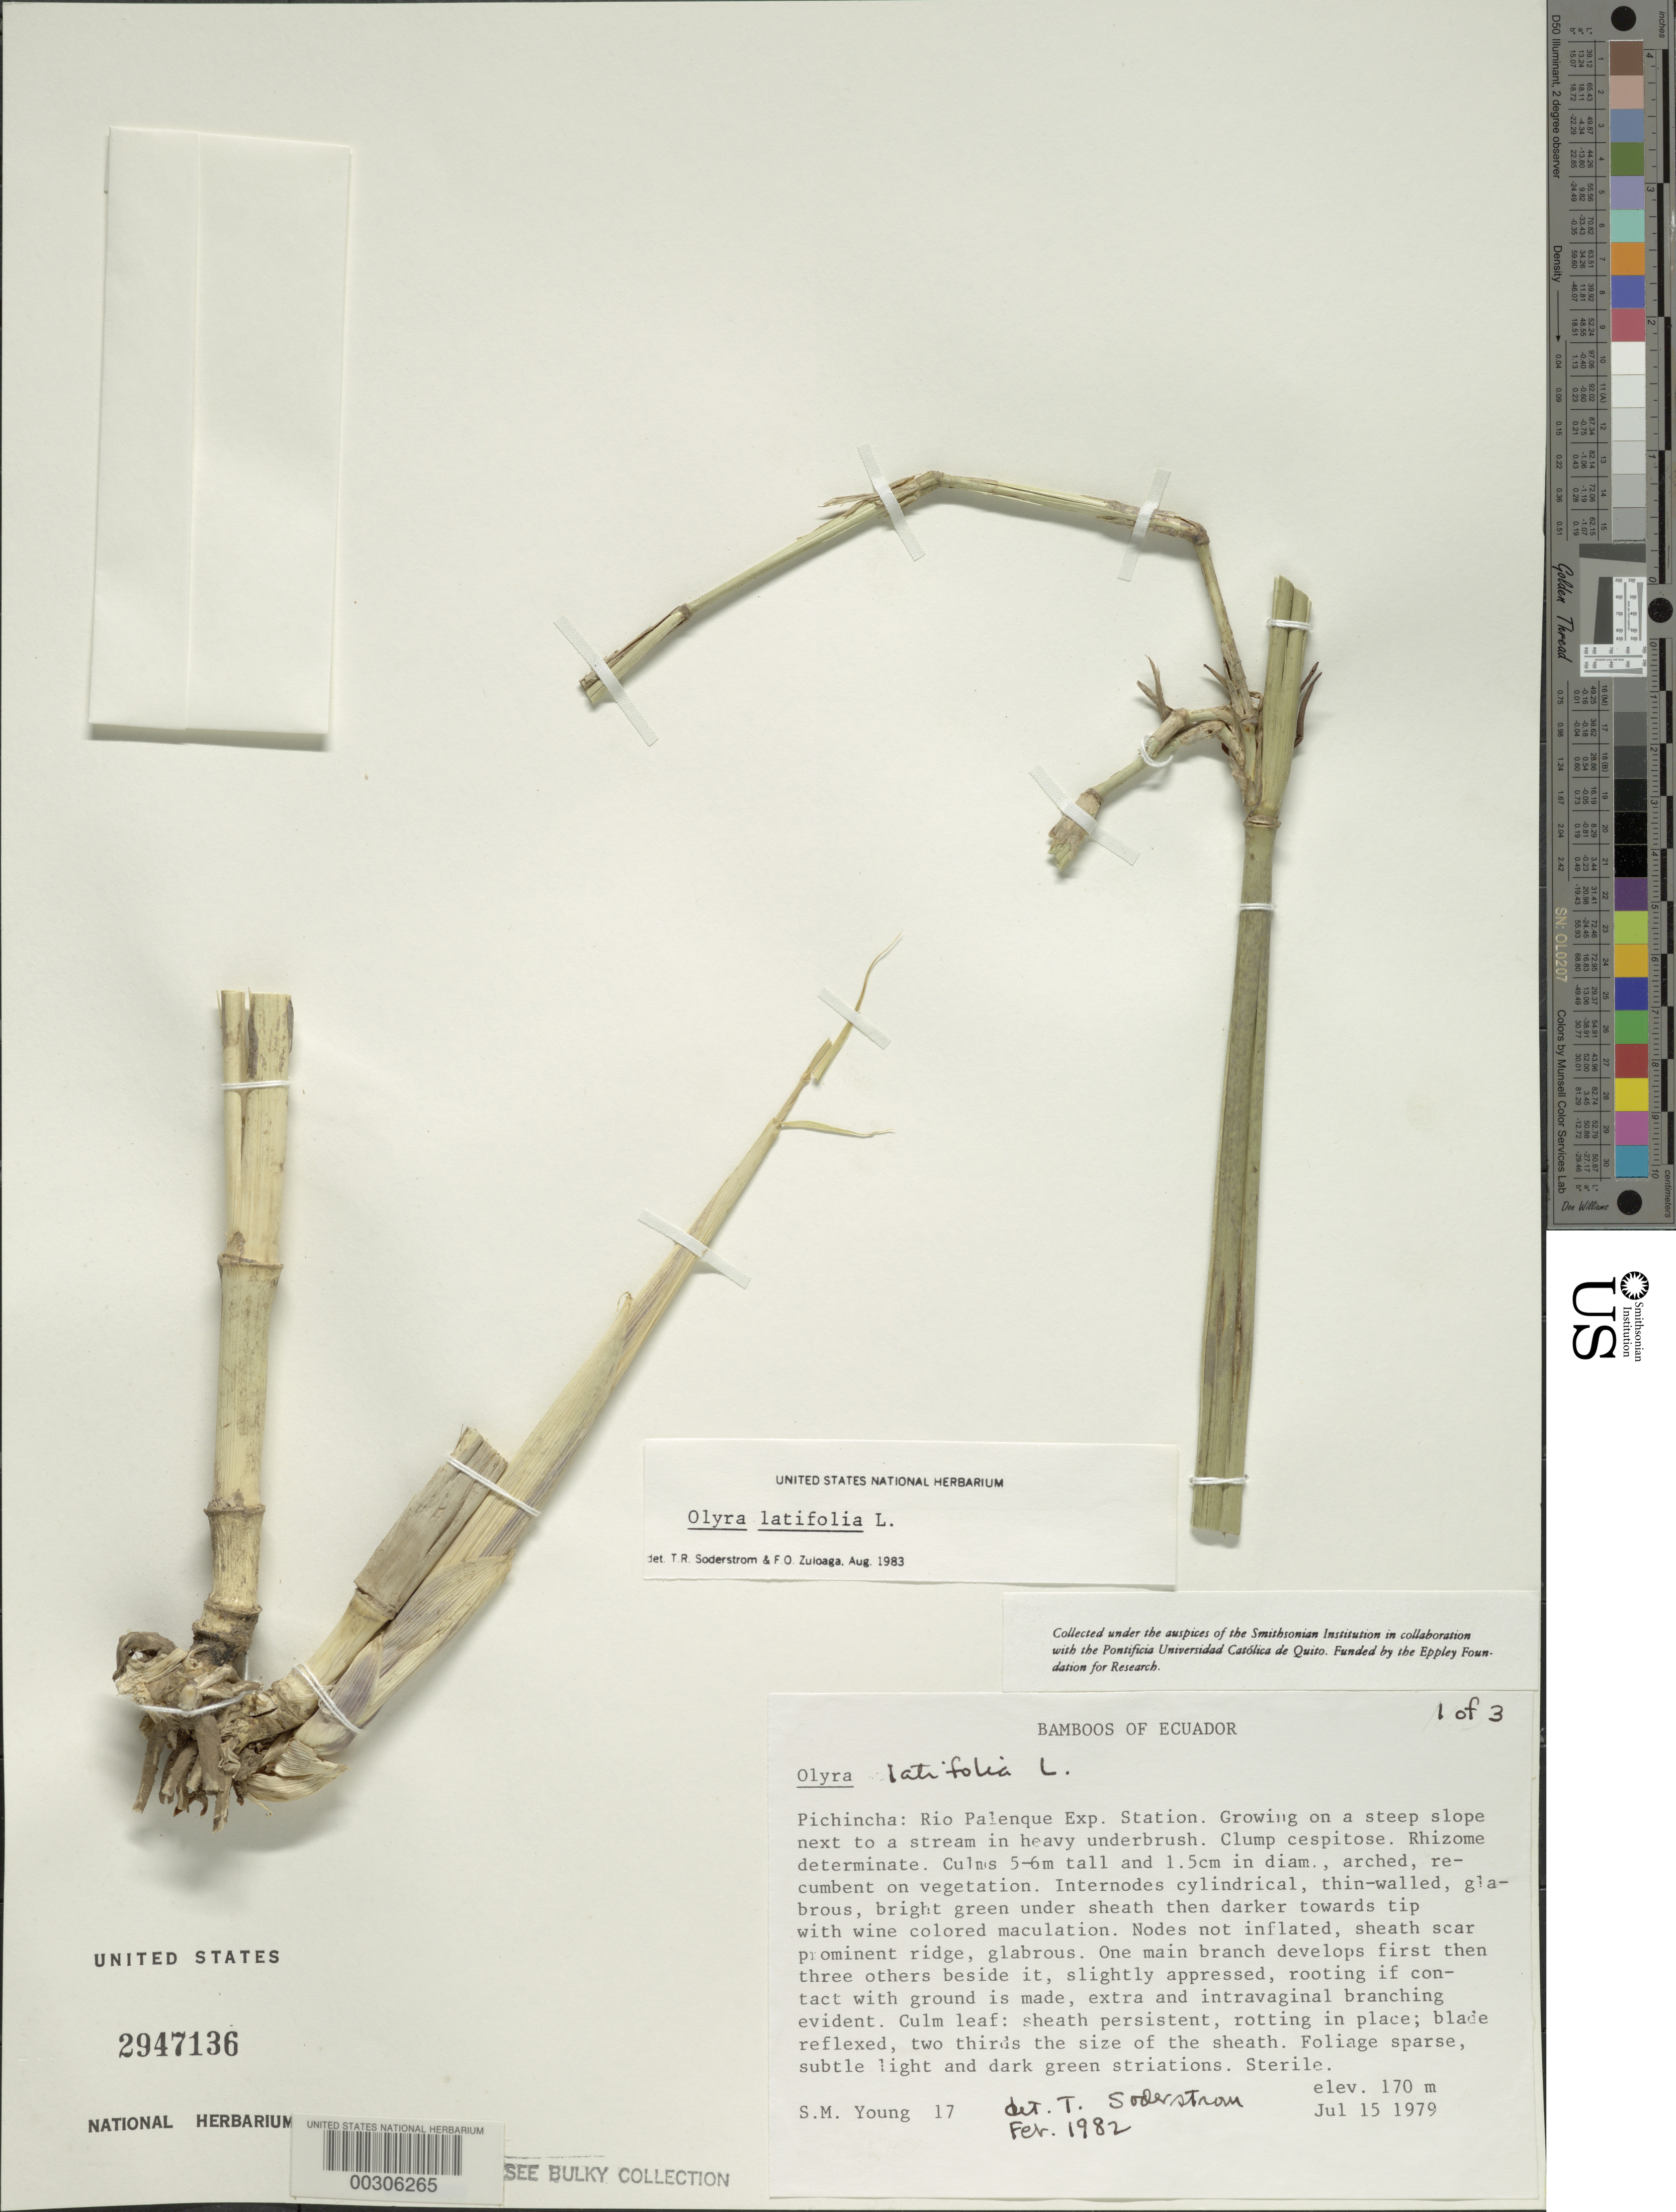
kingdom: Plantae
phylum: Tracheophyta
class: Liliopsida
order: Poales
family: Poaceae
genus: Olyra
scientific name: Olyra latifolia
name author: L.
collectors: S. Young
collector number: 17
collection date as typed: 15 Jul 1979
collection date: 1979-07-15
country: Ecuador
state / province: Pichincha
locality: Rio palenque exp. Sta.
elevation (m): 170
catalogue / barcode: US 2947136